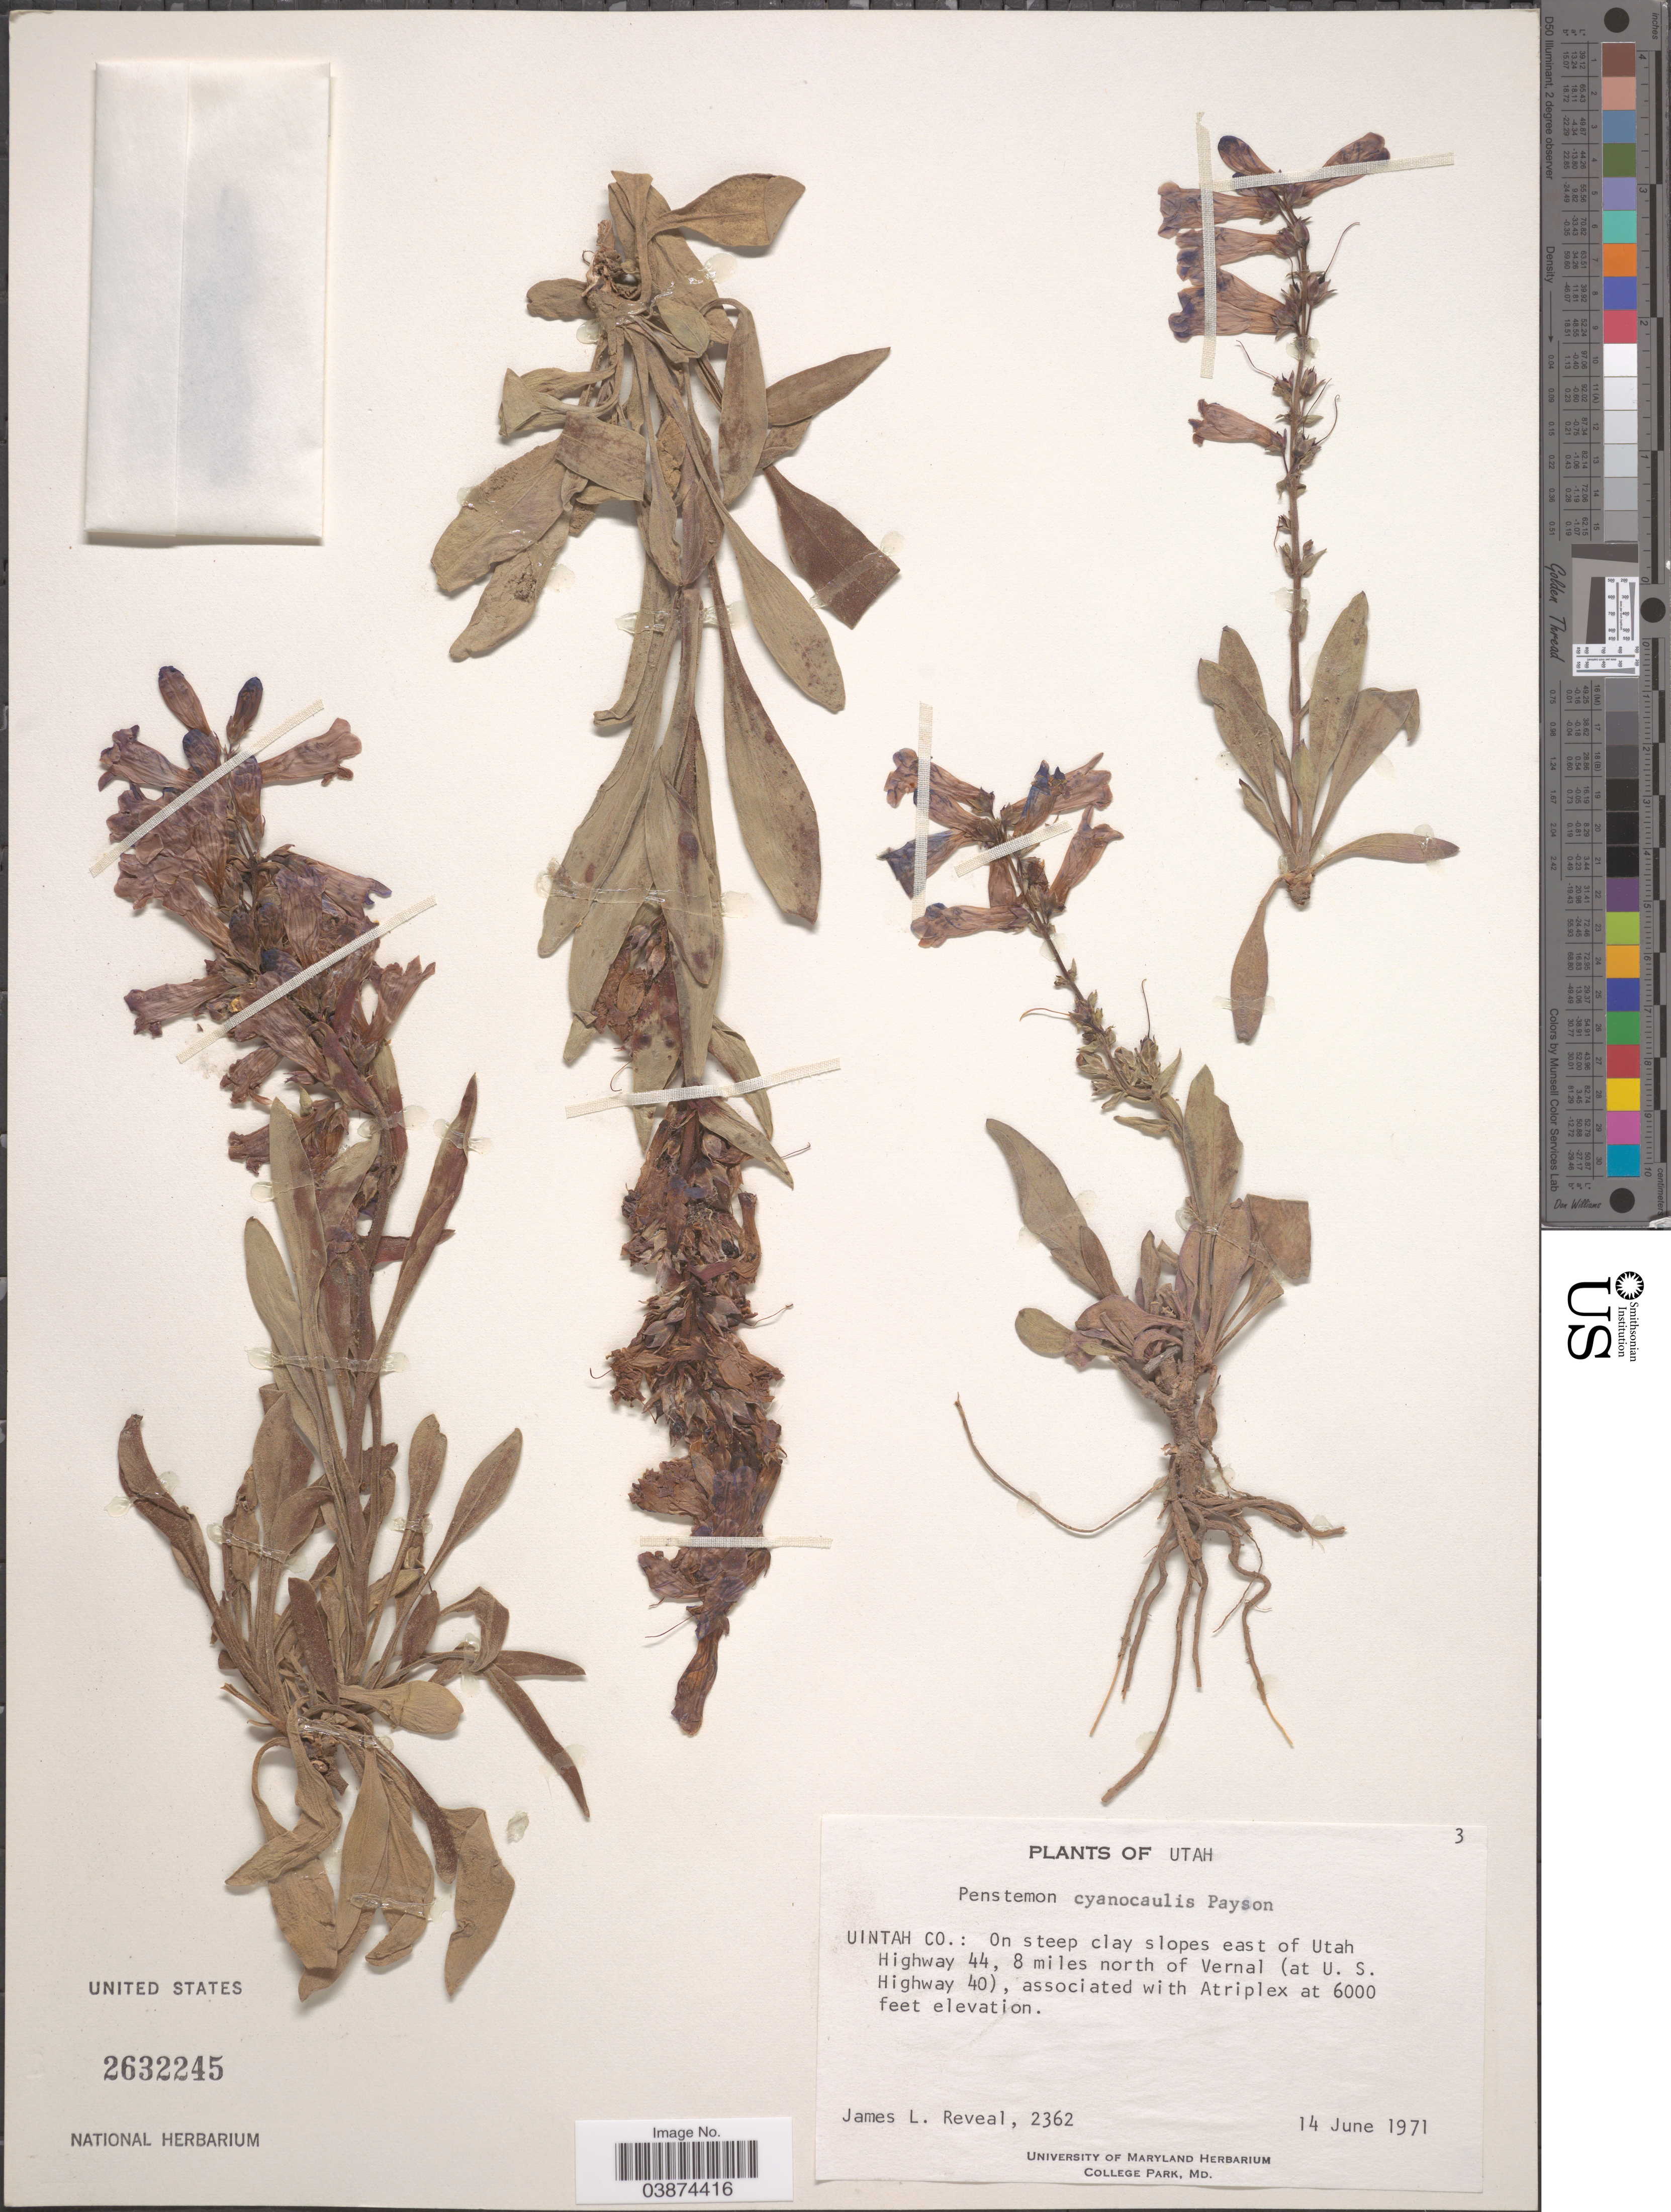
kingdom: Plantae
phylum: Tracheophyta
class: Magnoliopsida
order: Lamiales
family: Plantaginaceae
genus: Penstemon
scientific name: Penstemon cyanocaulis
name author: Payson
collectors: J. L. Reveal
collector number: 2362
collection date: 1971-06-14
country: United States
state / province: Utah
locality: Uintah Co.: On steep clay slopes east of Utah Highway 44, 8 miles north of Vernal (at U.S. Highway 40).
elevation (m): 1829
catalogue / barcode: US 2632245